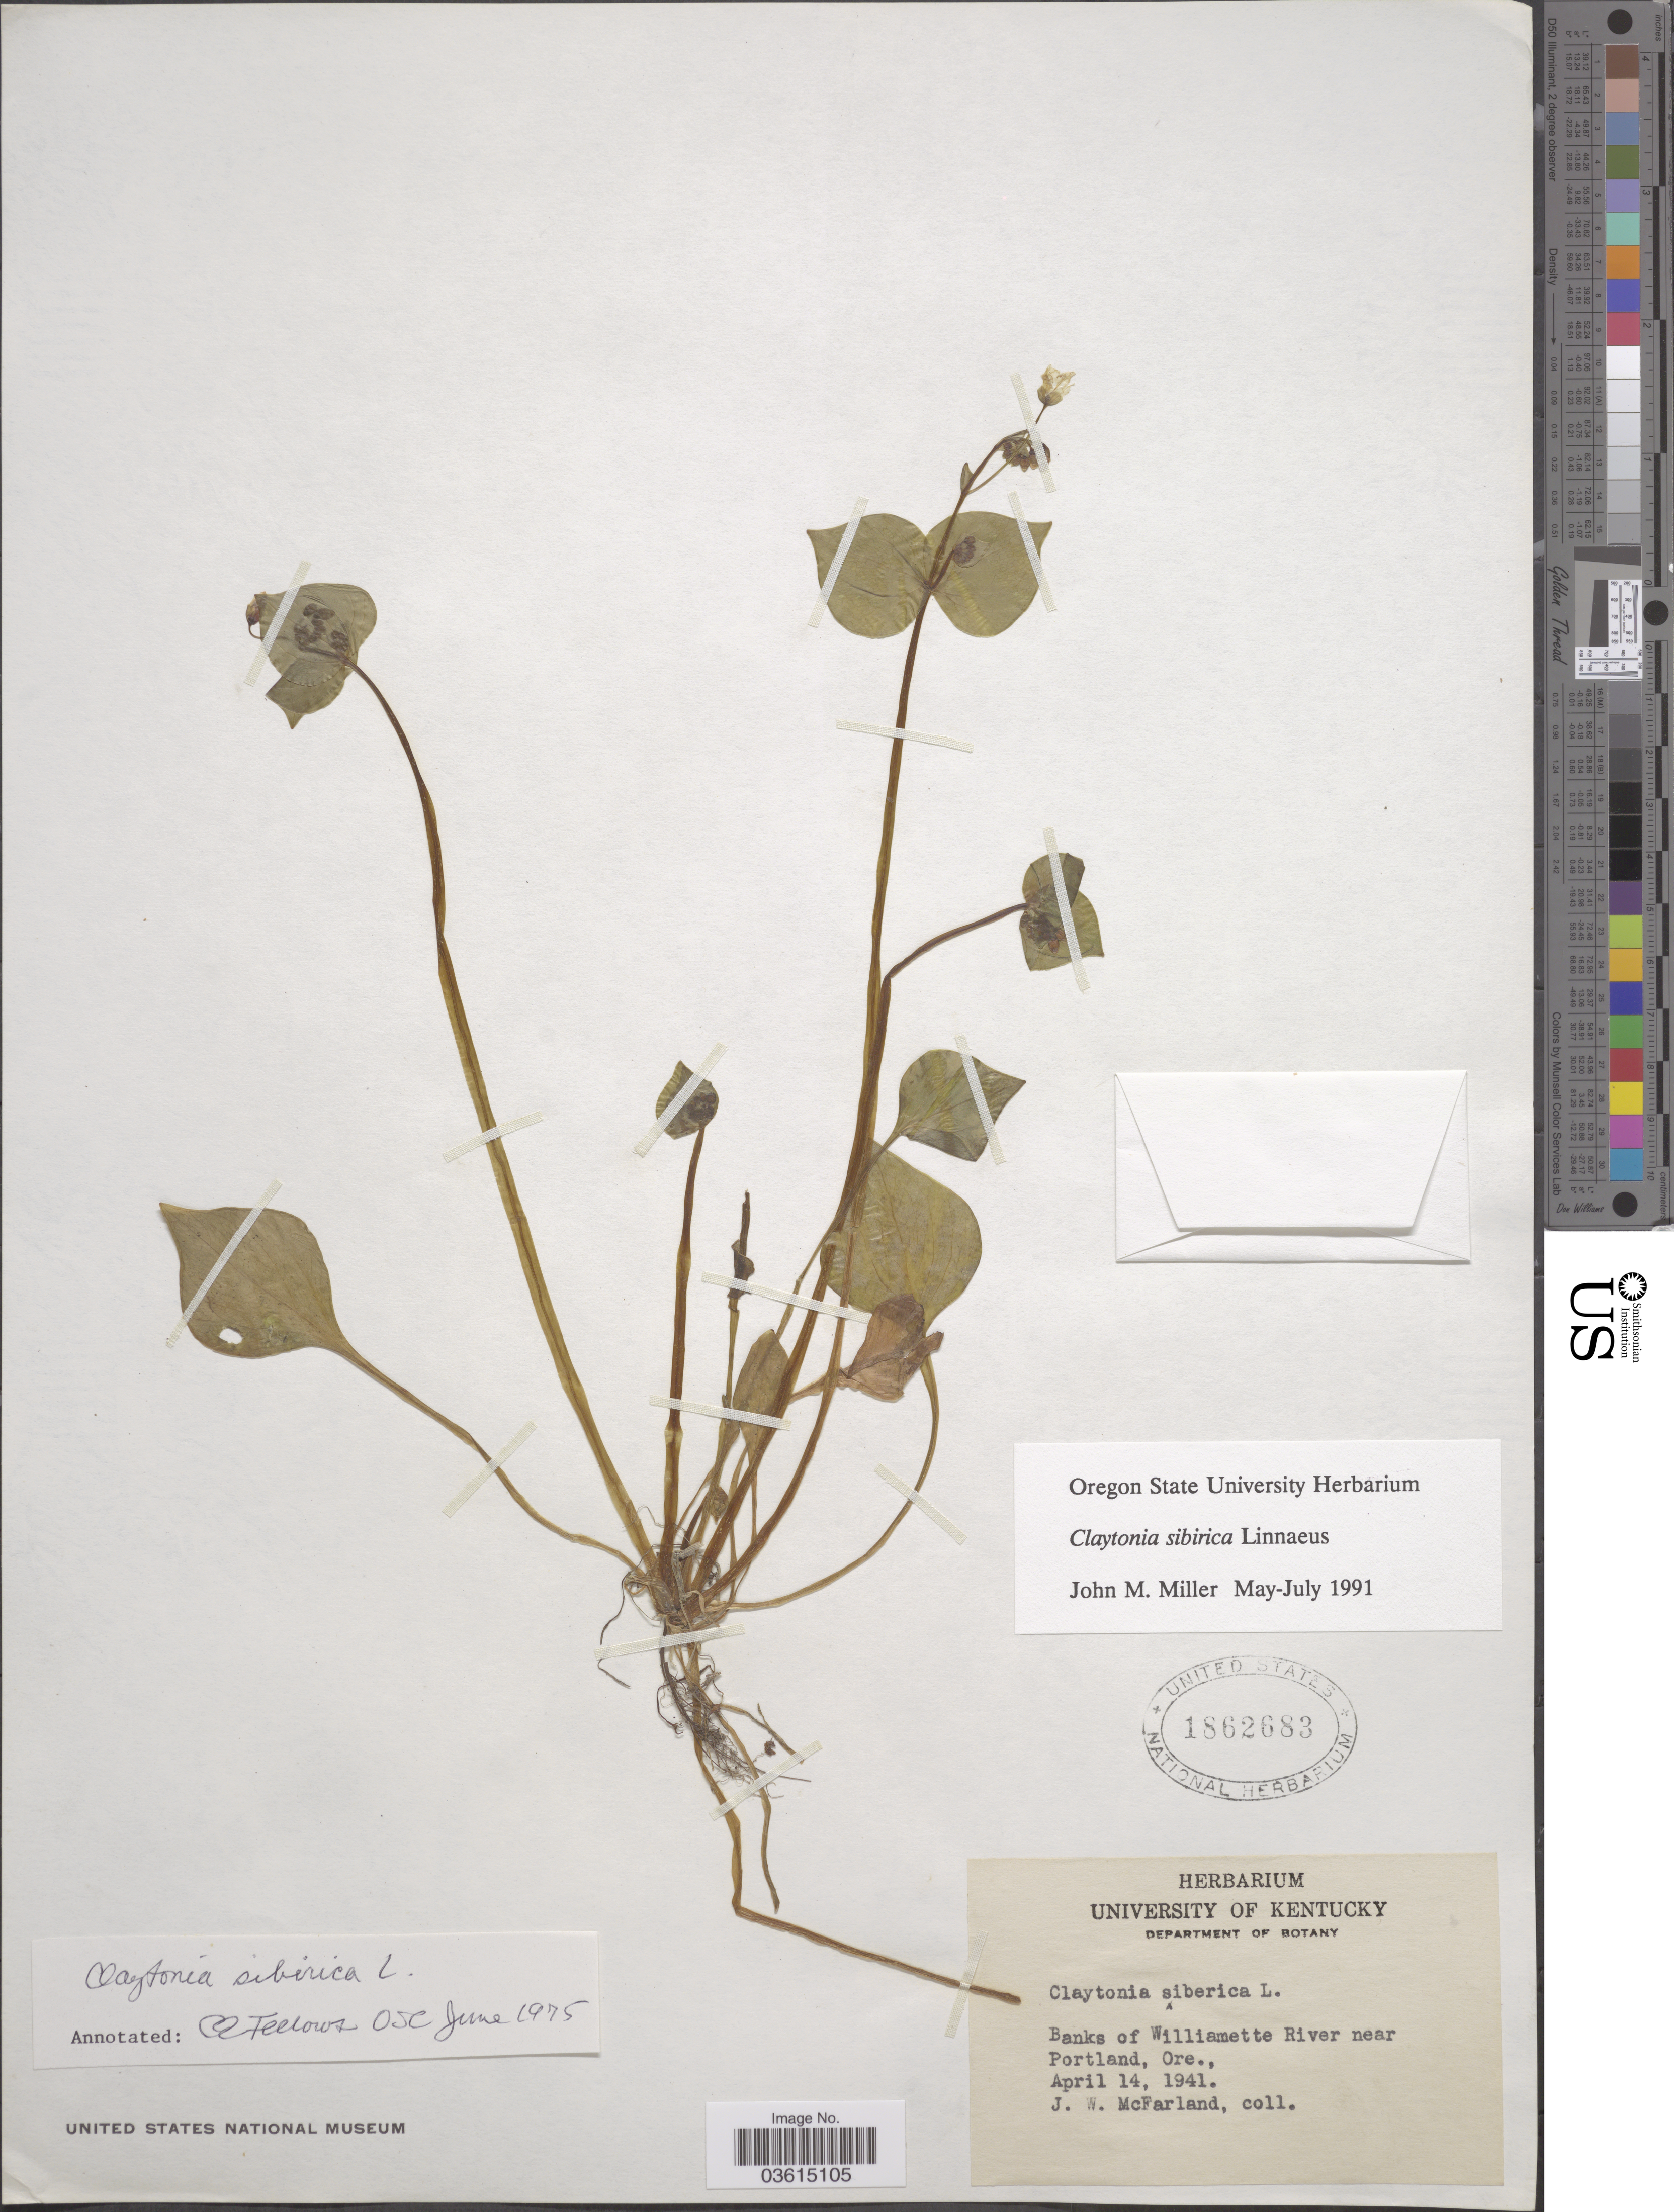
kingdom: Plantae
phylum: Tracheophyta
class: Magnoliopsida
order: Caryophyllales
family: Montiaceae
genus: Claytonia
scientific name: Claytonia sibirica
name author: L.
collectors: J. Mcfarland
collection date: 1941-04-14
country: United States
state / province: Oregon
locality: Banks of Williamette River near Portland.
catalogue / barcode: US 1862683